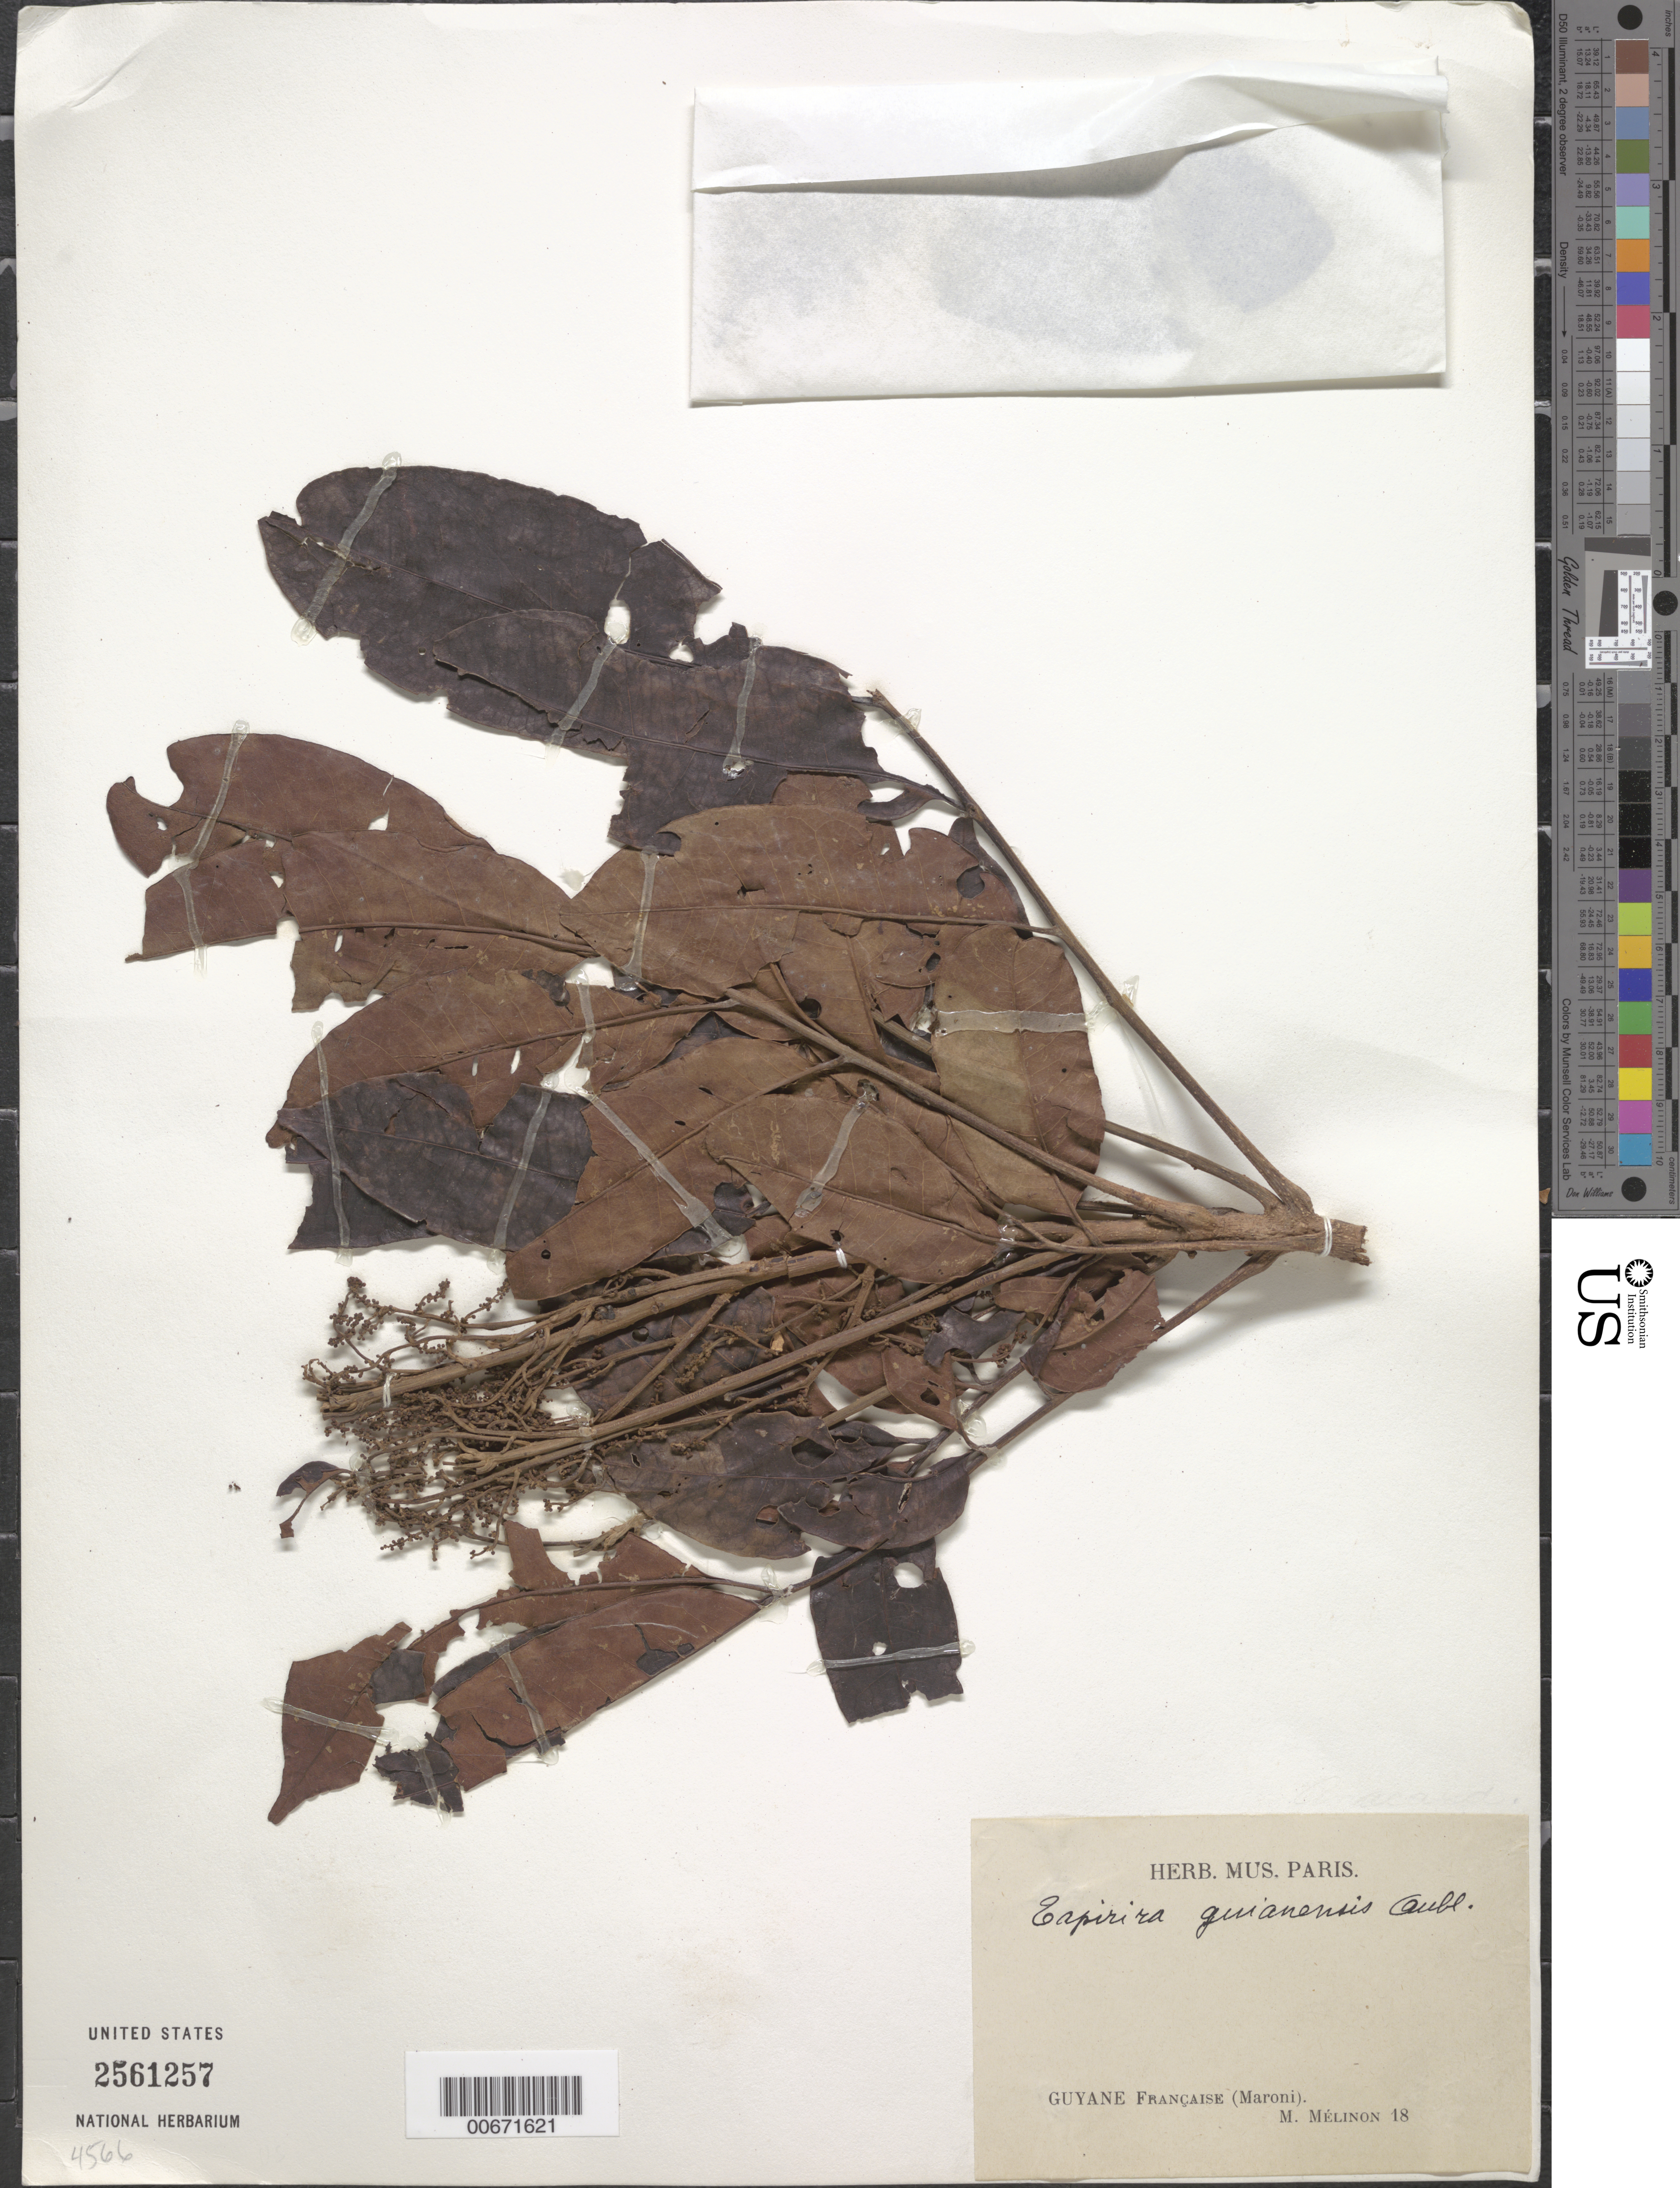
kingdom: Plantae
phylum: Tracheophyta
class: Magnoliopsida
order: Sapindales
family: Anacardiaceae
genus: Tapirira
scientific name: Tapirira guianensis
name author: Aubl.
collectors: E. Mélinon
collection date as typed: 18??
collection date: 1800/1899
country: French Guiana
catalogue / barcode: US 2561257